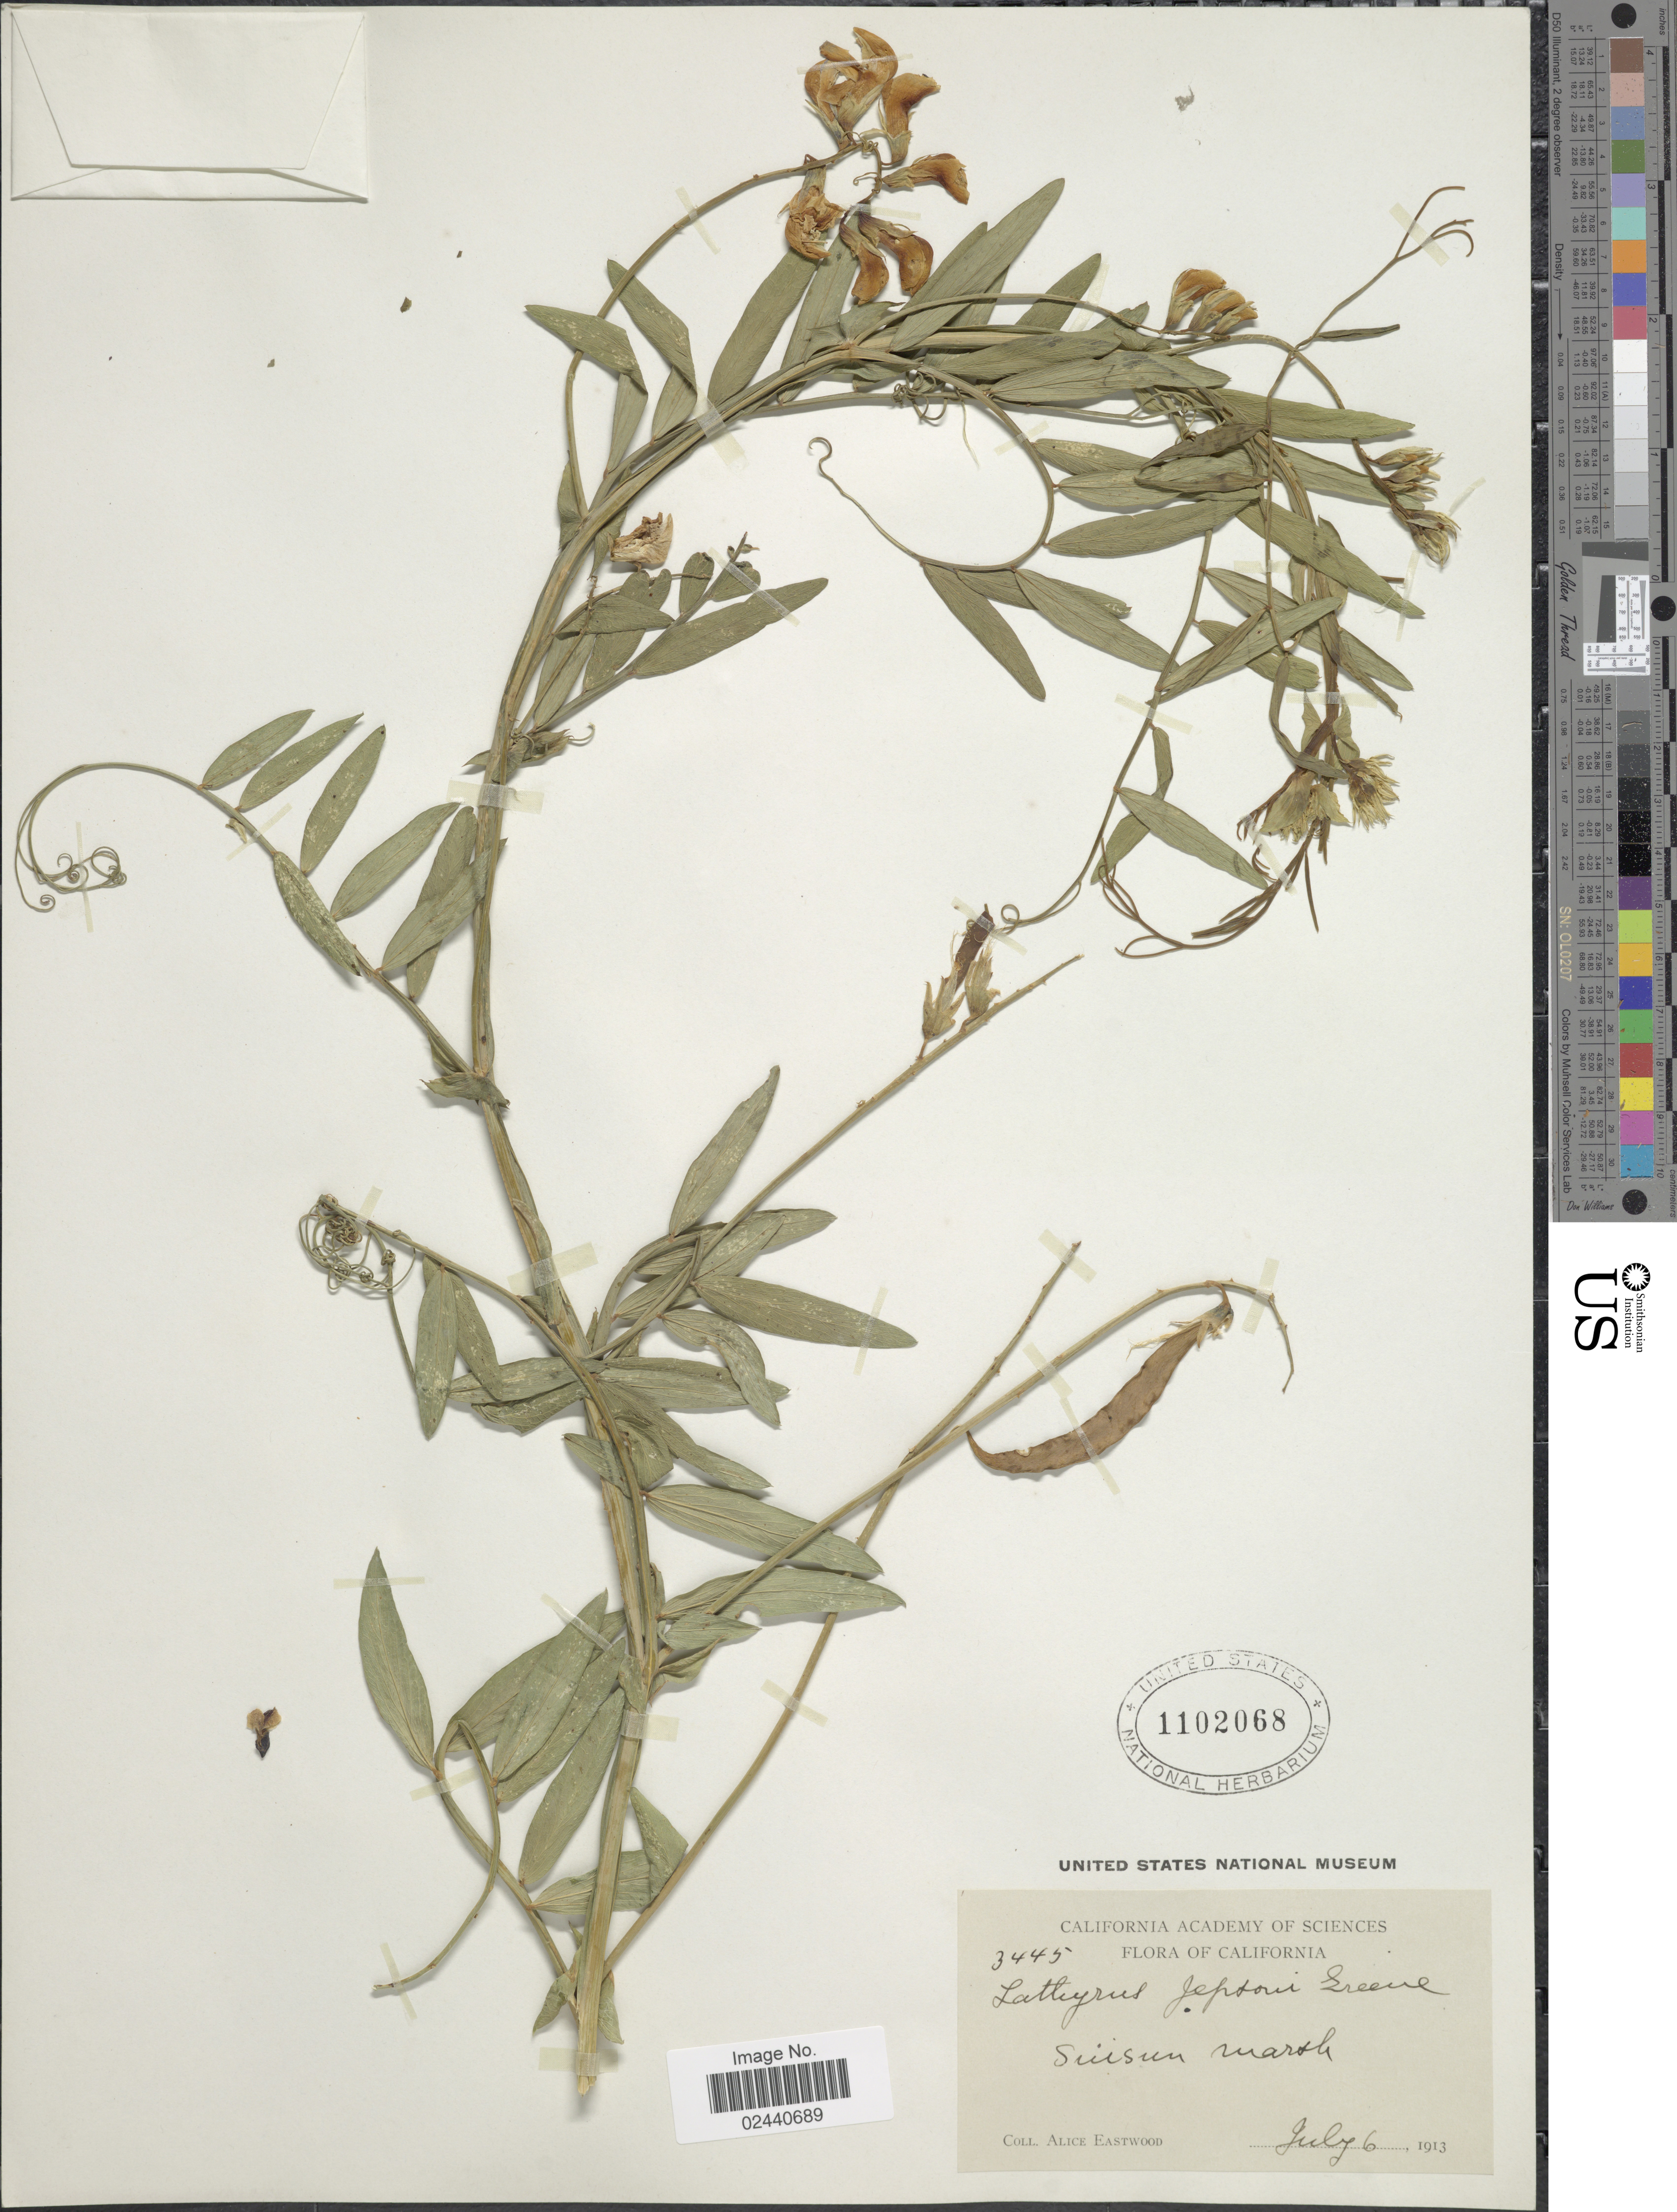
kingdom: Plantae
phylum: Tracheophyta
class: Magnoliopsida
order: Fabales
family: Fabaceae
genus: Lathyrus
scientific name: Lathyrus jepsonii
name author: Greene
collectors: A. Eastwood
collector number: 3445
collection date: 1913-07-06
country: United States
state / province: California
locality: Suisin marsh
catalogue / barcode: US 1102068